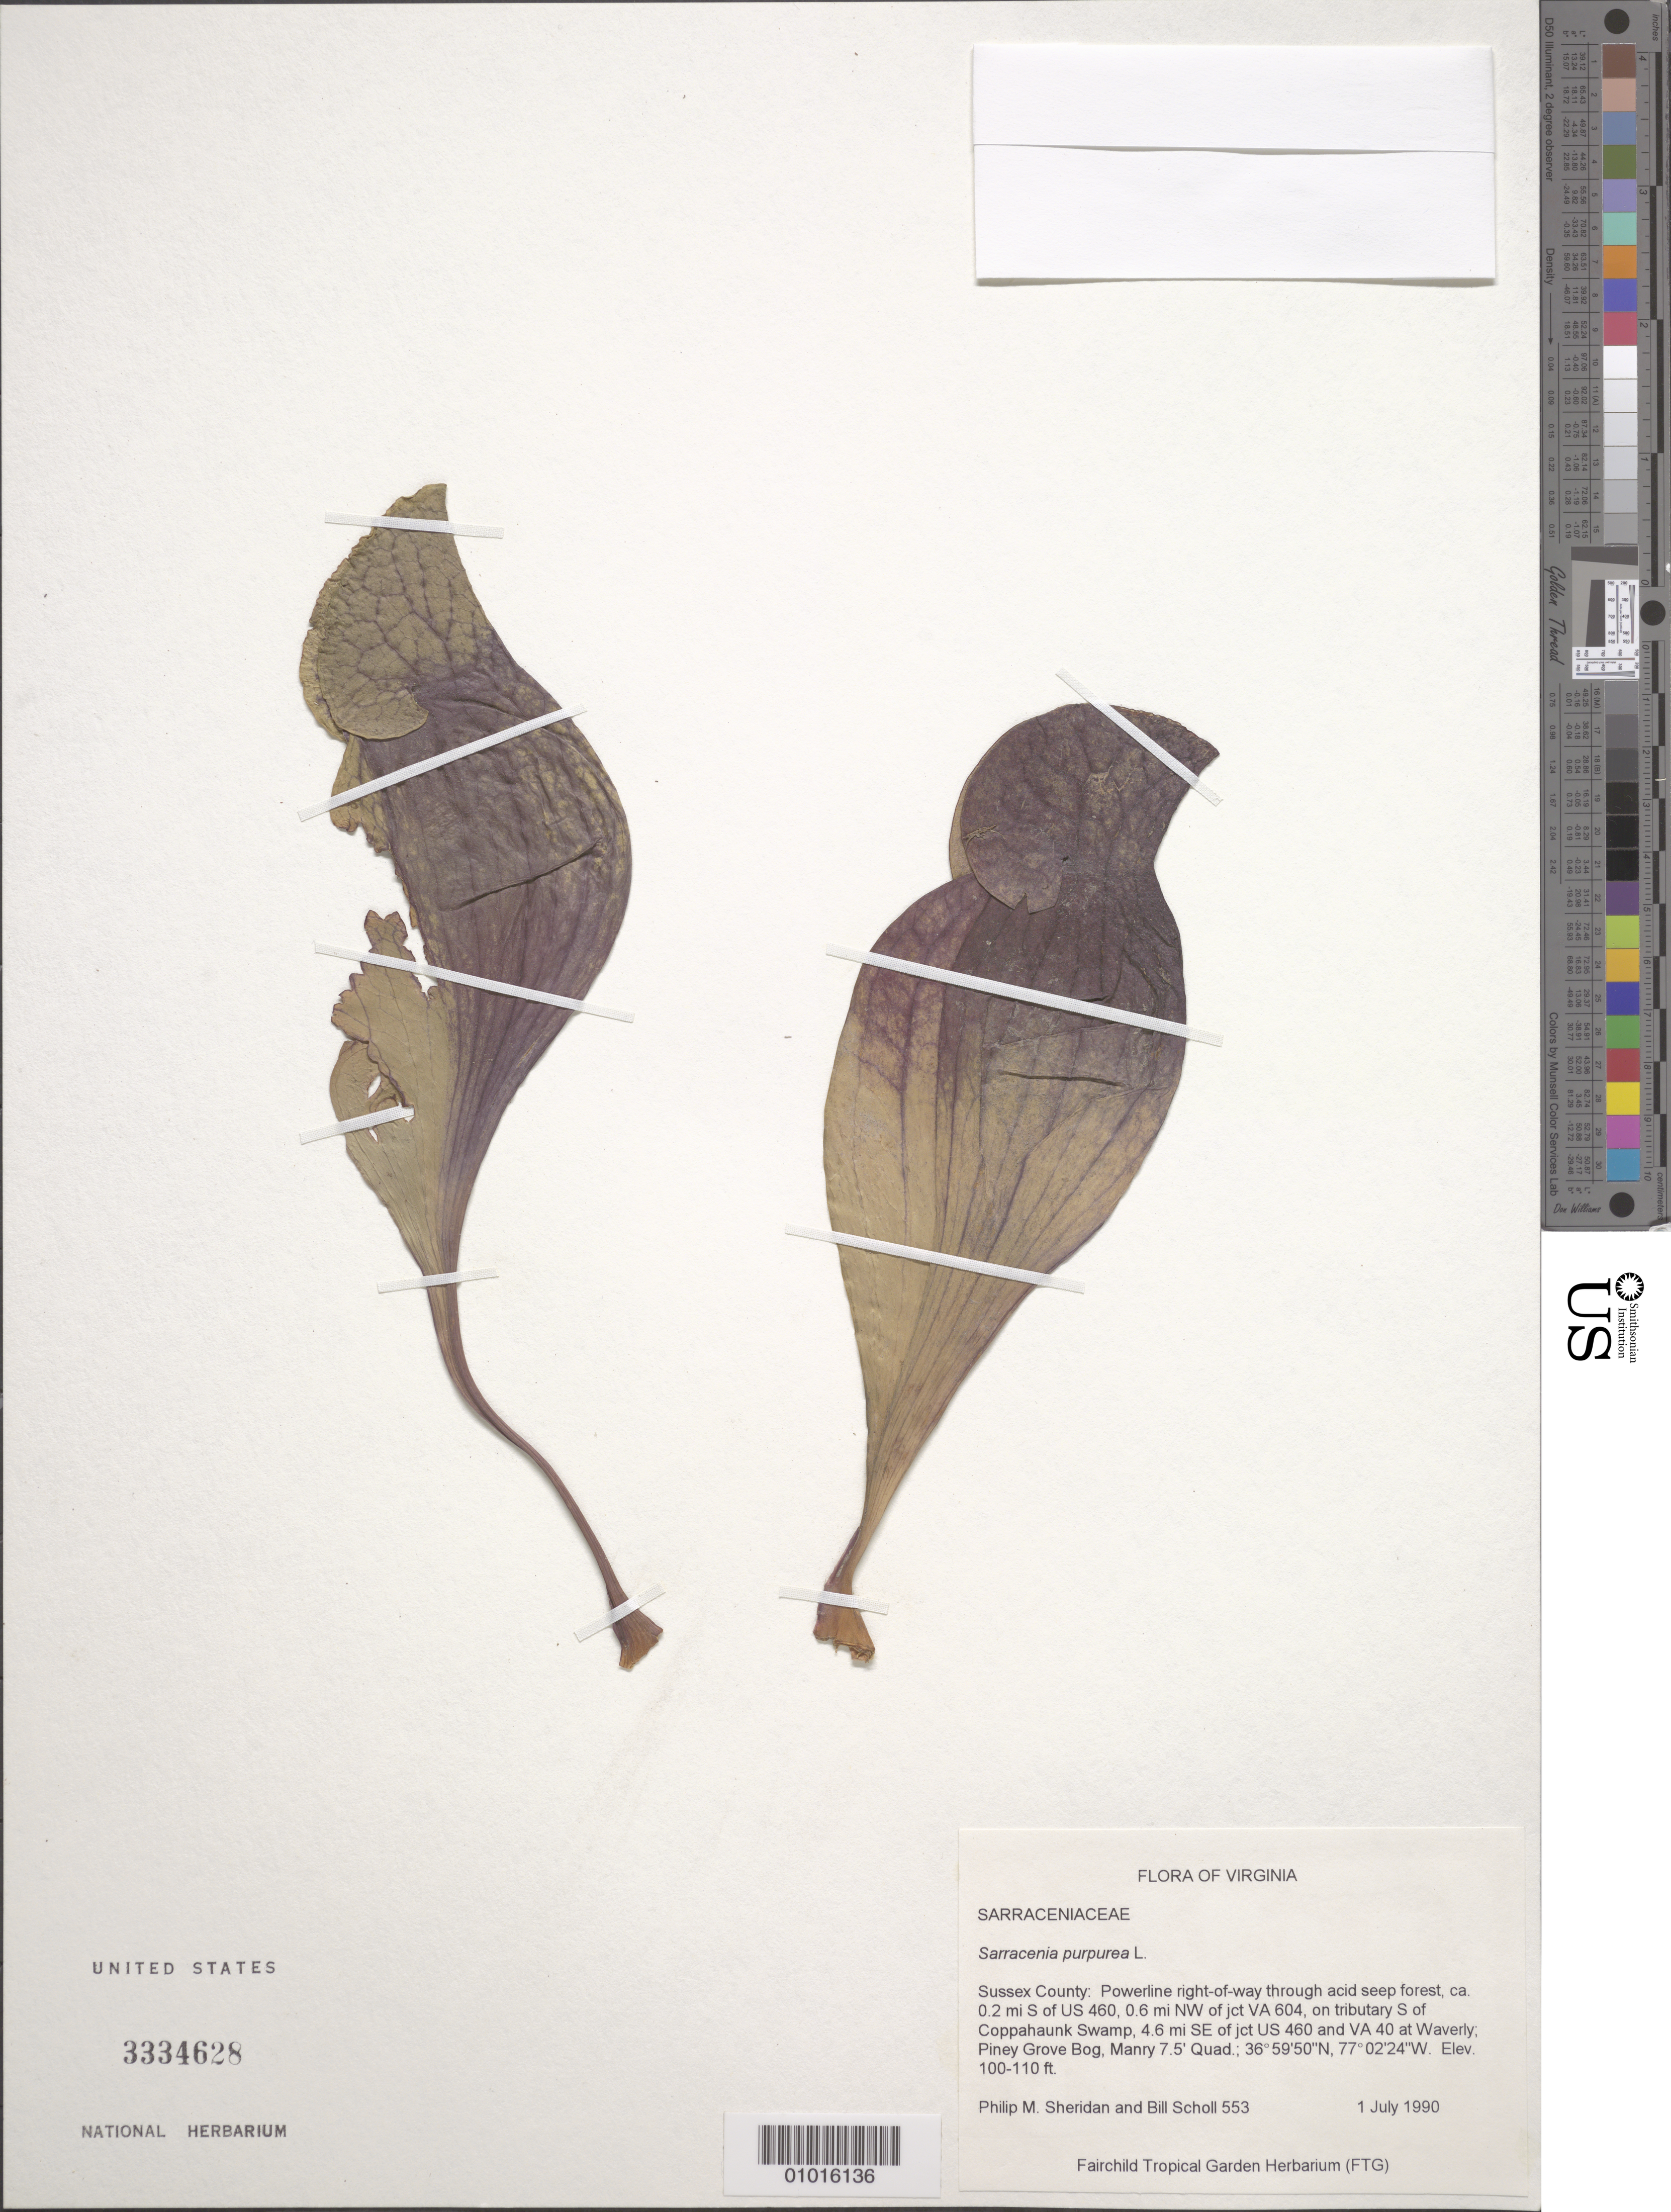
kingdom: Plantae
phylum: Tracheophyta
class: Magnoliopsida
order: Ericales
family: Sarraceniaceae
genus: Sarracenia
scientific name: Sarracenia purpurea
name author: L.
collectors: P. Sheridan & B. Scholl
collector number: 553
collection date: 1990-07-01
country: United States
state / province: Virginia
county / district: Sussex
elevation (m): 30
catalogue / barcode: US 3334628